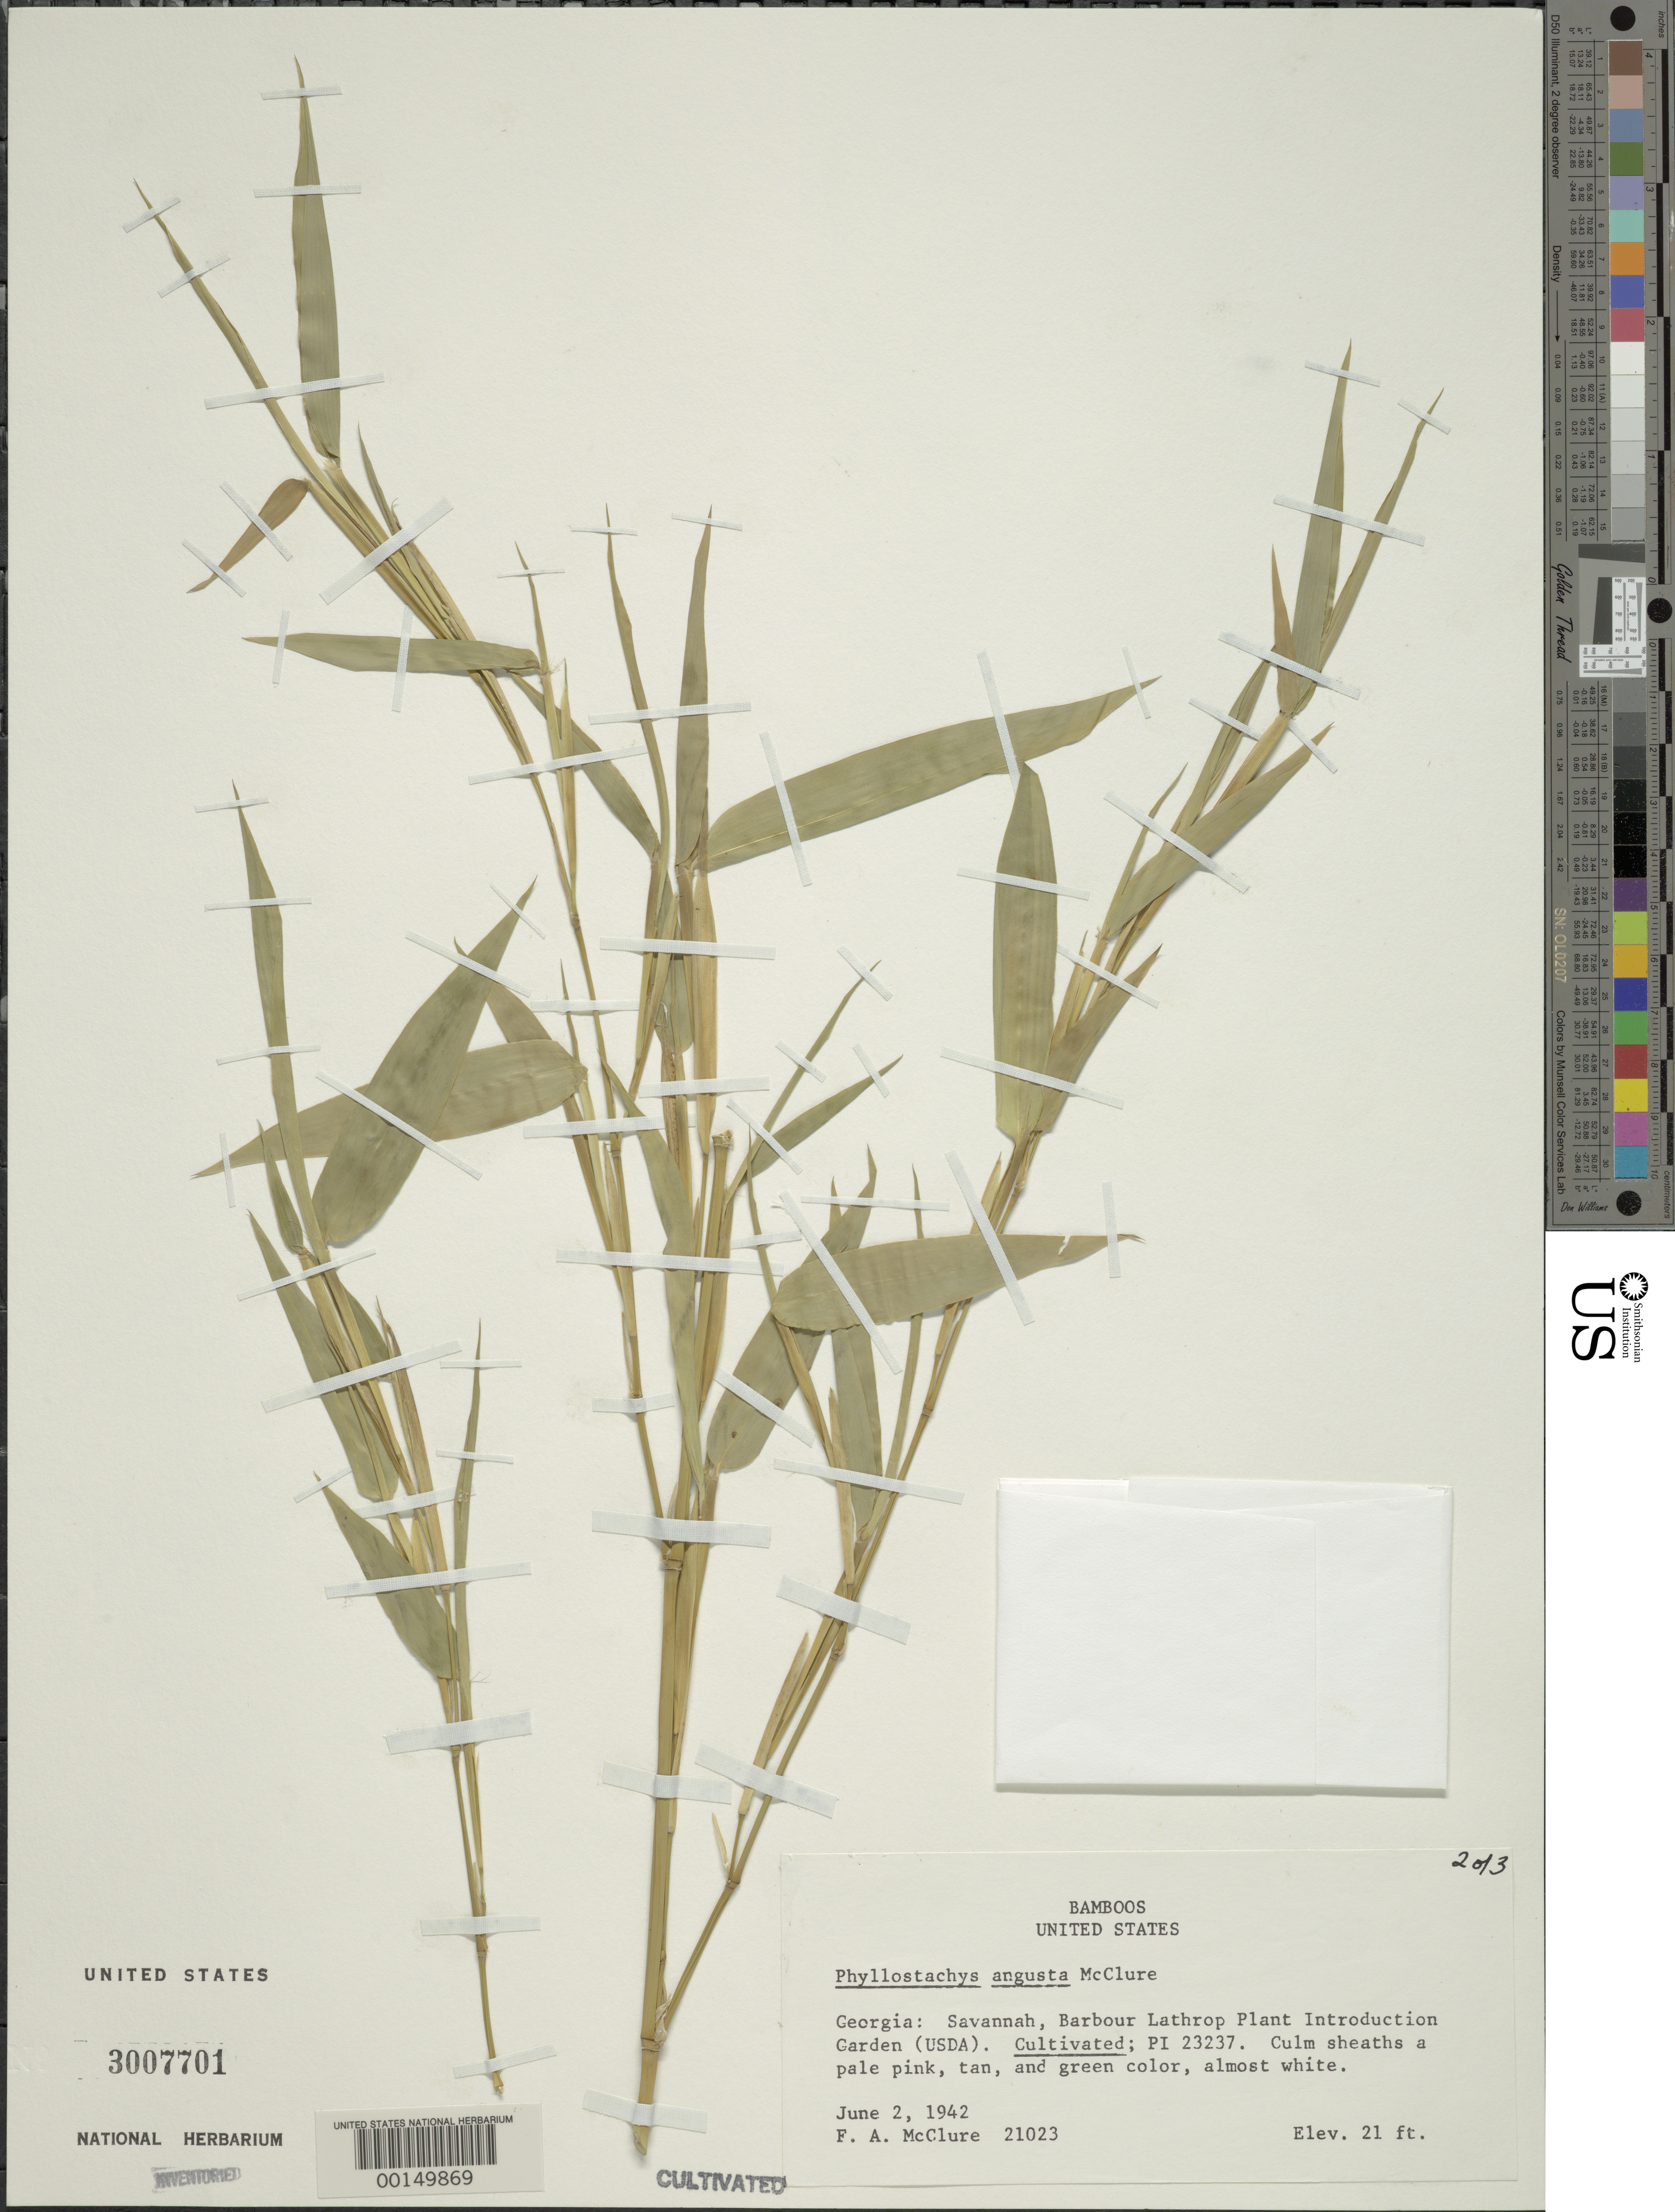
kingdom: Plantae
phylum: Tracheophyta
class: Liliopsida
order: Poales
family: Poaceae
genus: Phyllostachys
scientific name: Phyllostachys angusta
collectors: F. A. McClure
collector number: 21023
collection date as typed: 02 Jun 1942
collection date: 1942-06-02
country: United States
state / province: Georgia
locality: Savannah, barbour lathrop plant intro garden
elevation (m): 4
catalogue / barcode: US 3007701